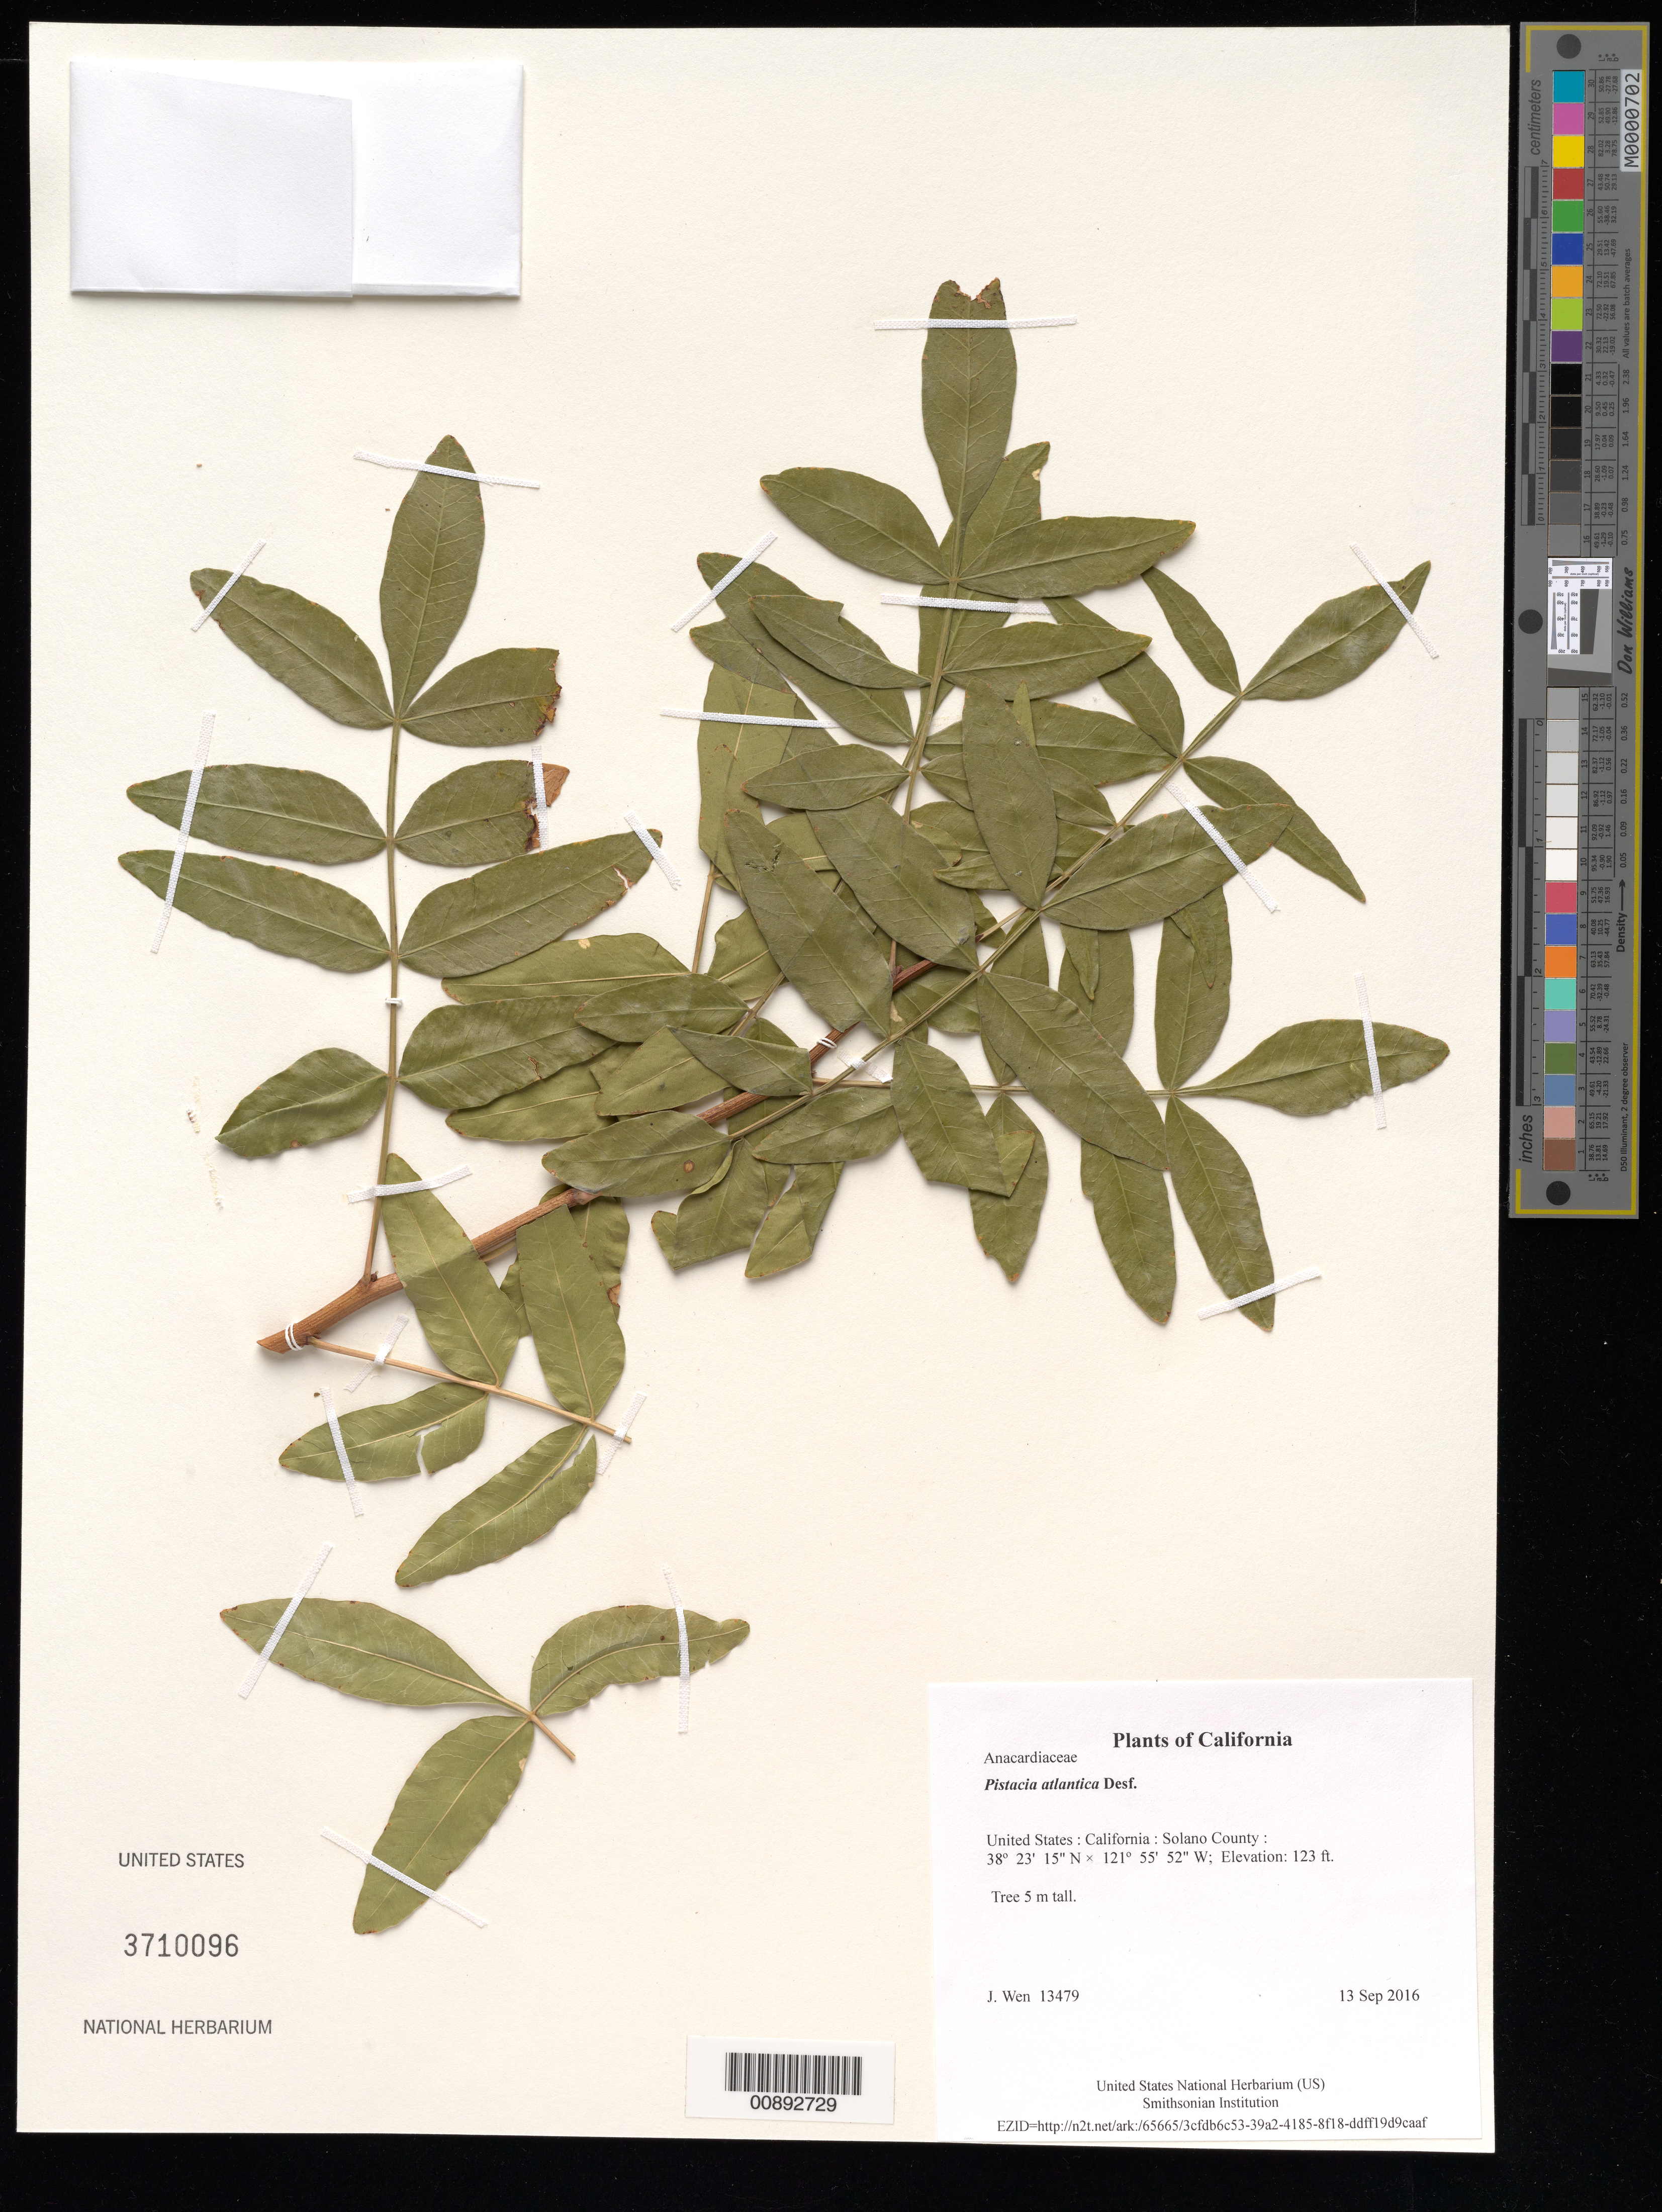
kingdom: Plantae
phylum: Tracheophyta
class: Magnoliopsida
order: Sapindales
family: Anacardiaceae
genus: Pistacia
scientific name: Pistacia atlantica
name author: Desf.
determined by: Wen, Jun, (BOT), Smithsonian Institution - National Museum of Natural History (UNITED STATES)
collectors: J. Wen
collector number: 13479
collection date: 2016-09-13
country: United States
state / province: California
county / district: Solano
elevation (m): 37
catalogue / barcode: US 3710096